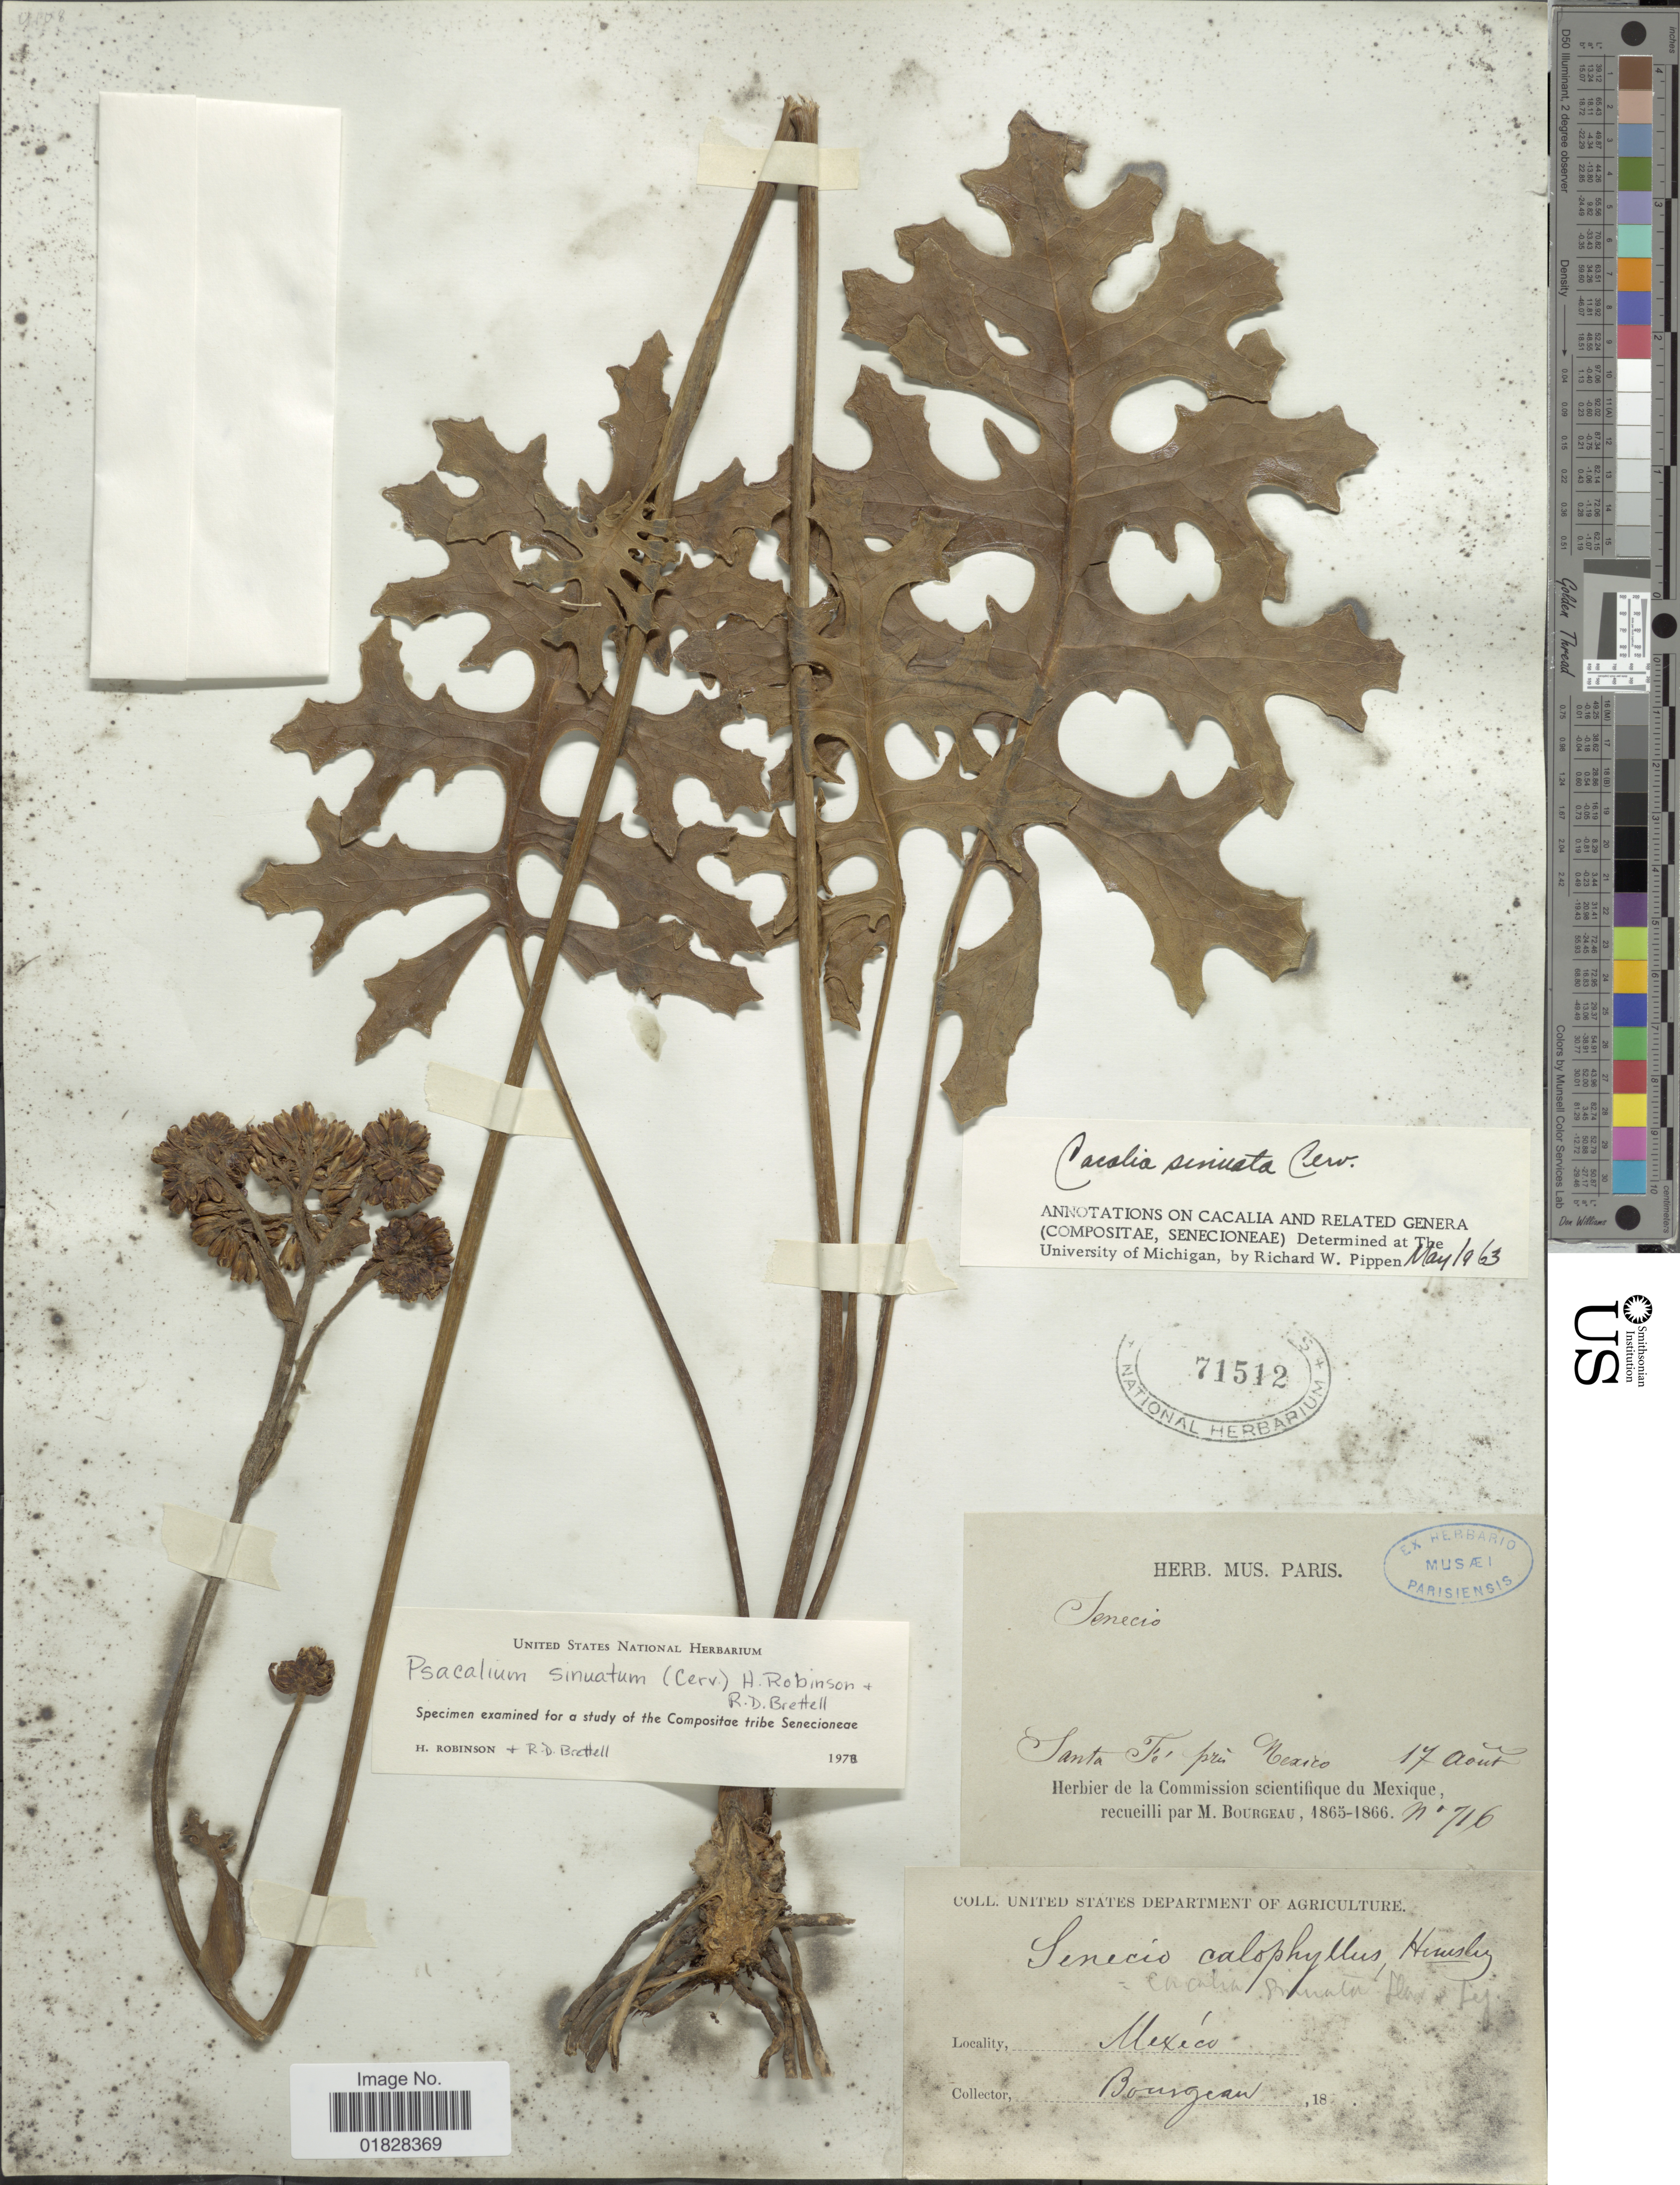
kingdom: Plantae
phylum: Tracheophyta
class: Magnoliopsida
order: Asterales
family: Asteraceae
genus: Psacalium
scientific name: Psacalium sinuatum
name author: (Cerv.) H. Rob. & Brettell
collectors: M. Bourgeau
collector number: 716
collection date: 1865-08-17/1866-08-17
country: Mexico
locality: Santa Fé près Mexico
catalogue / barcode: US 71512